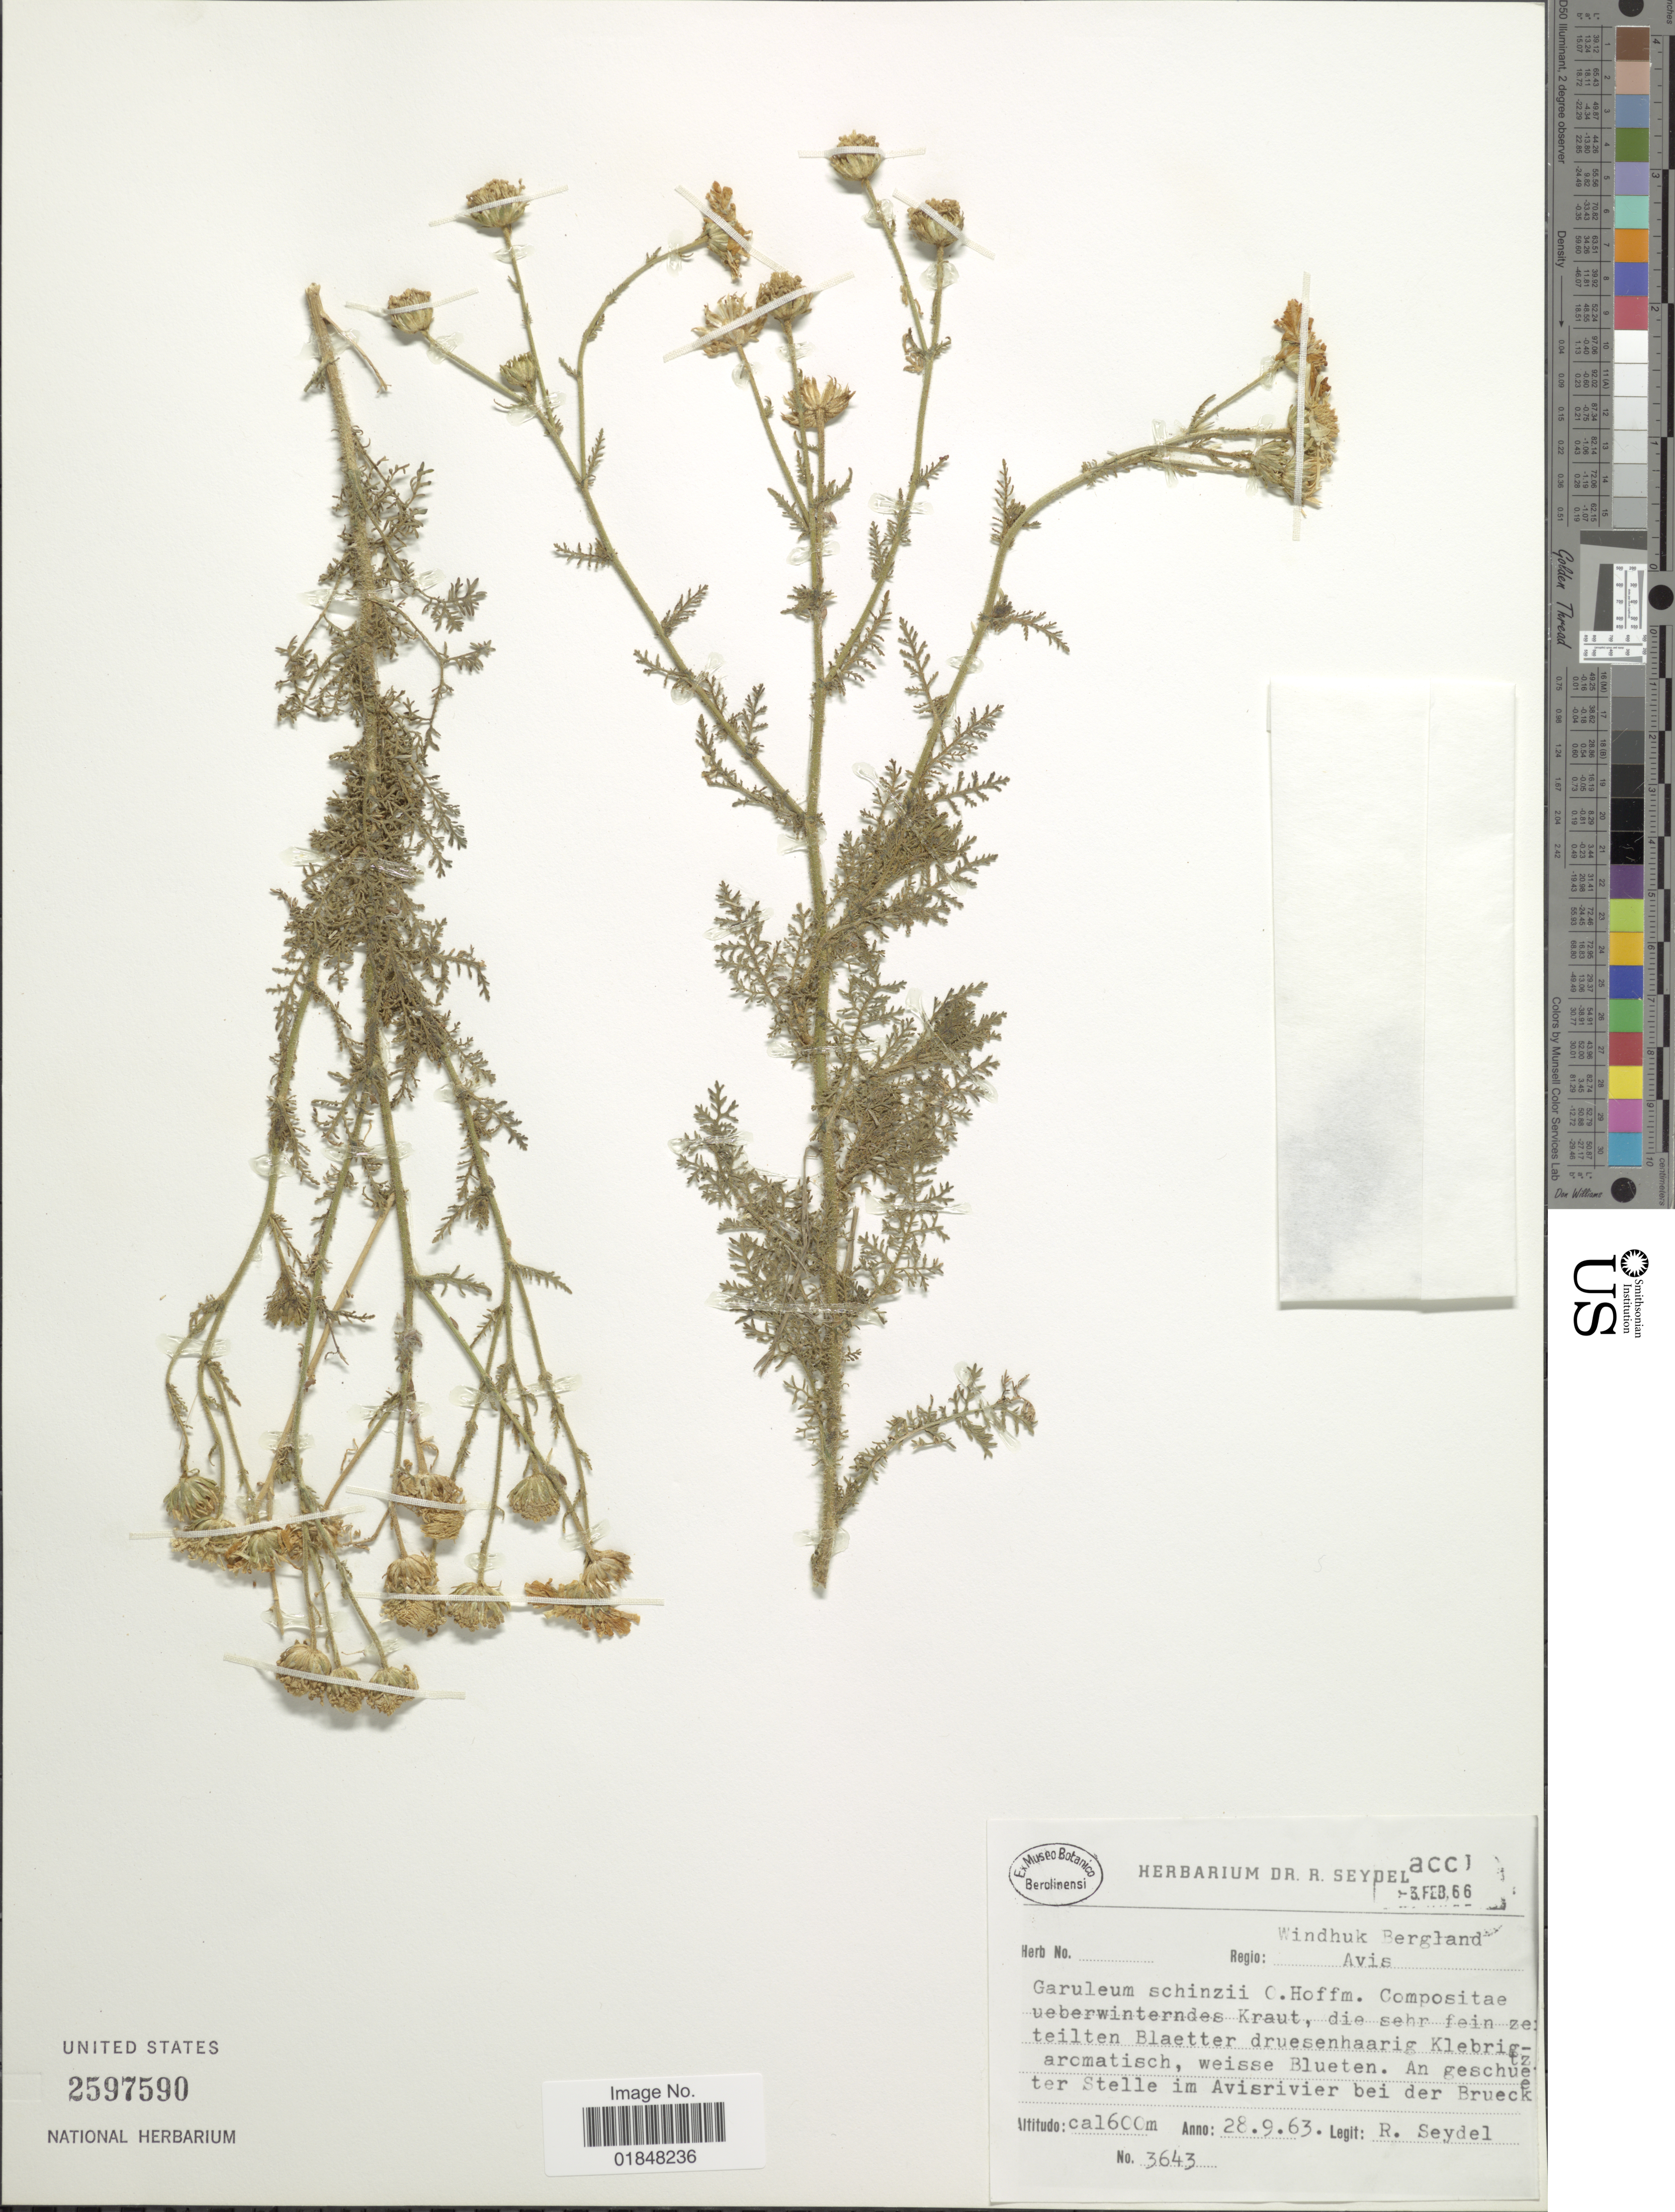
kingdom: Plantae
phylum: Tracheophyta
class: Magnoliopsida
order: Asterales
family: Asteraceae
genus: Garuleum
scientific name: Garuleum schinzii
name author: O. Hoffm.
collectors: R. Seydel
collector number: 3643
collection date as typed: Transcribed d/m/y: 28/9/63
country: Namibia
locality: Windhuk Bergland, Regio Avis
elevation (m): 1600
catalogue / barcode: US 2597590